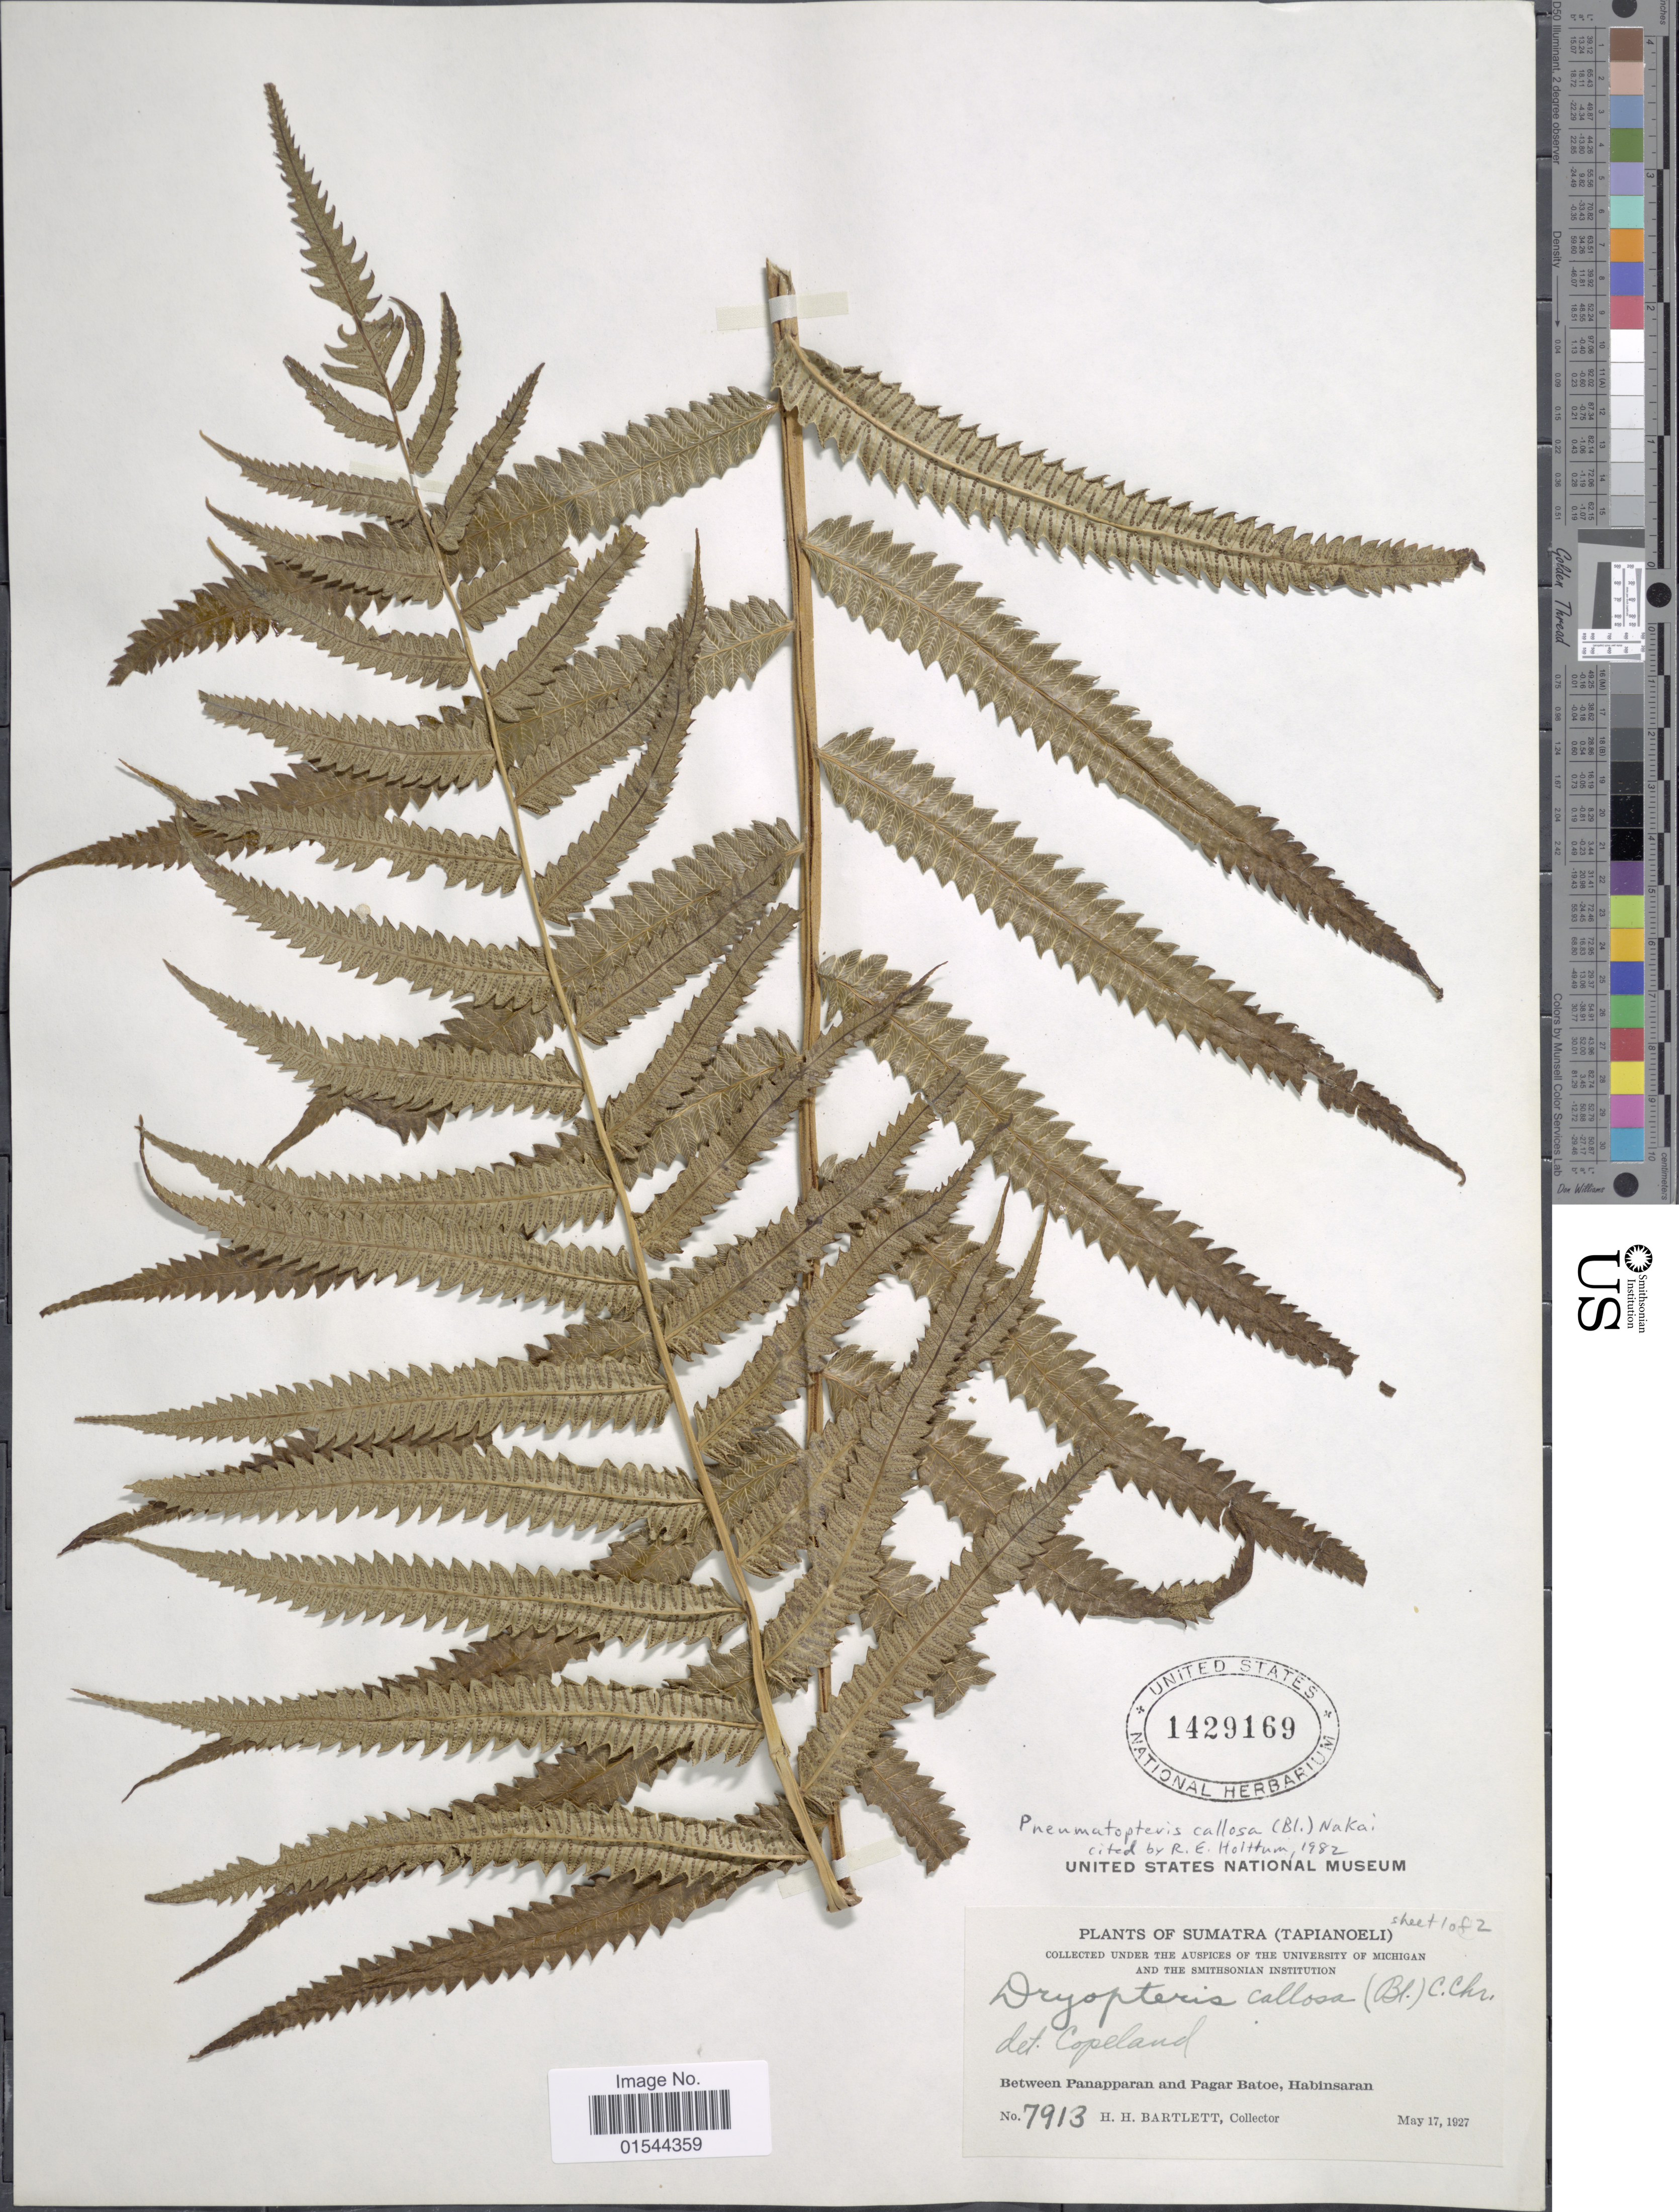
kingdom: Plantae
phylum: Tracheophyta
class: Polypodiopsida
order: Polypodiales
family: Thelypteridaceae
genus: Pneumatopteris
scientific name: Pneumatopteris callosa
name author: (Blume) Nakai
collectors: H. H. Bartlett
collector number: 7913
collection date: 1927-05-17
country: Indonesia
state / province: Sumatra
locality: Sumatra (Tapianoeli), between Panapparan and Pagar Batoe, Habinsaran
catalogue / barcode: US 1429169